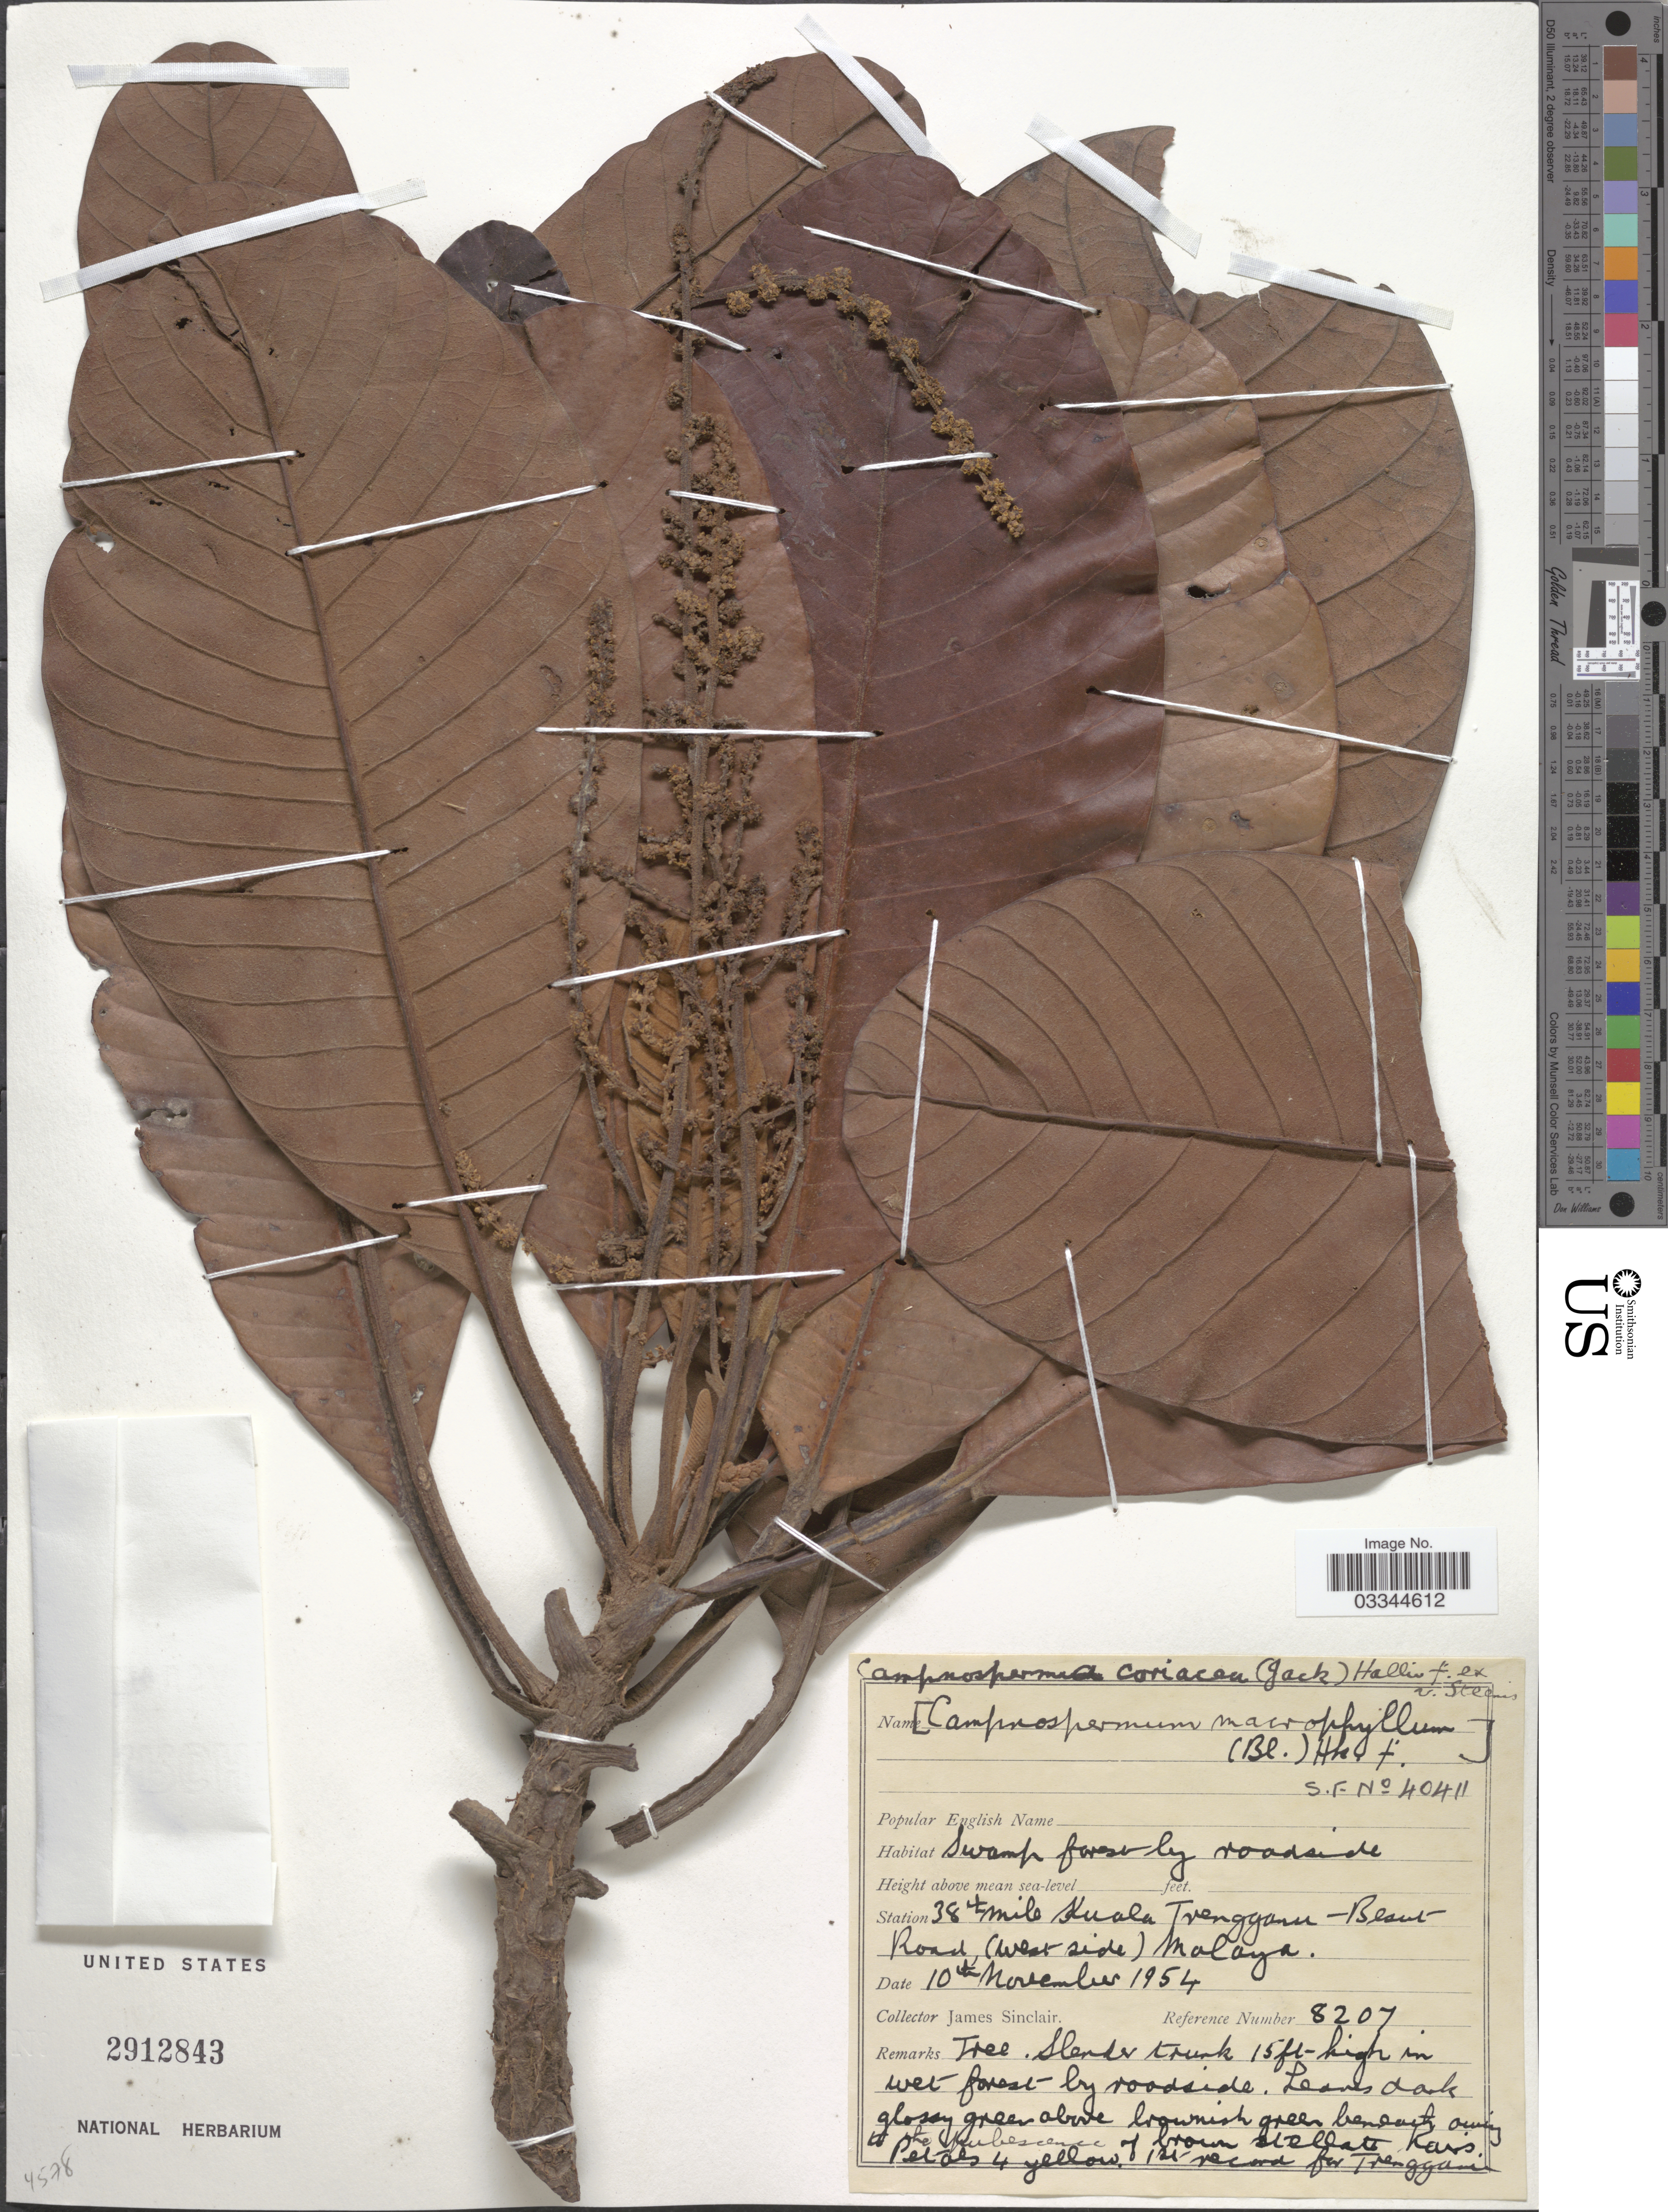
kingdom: Plantae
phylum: Tracheophyta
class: Magnoliopsida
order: Sapindales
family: Anacardiaceae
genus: Campnosperma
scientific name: Campnosperma coriaceum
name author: (Jack) Hallier f.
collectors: J. Sinclair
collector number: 8207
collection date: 1954-11-10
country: Malaysia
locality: Station 38th mile Kuala Trengganu - Besut Road (west side) Malaya.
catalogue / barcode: US 2912843